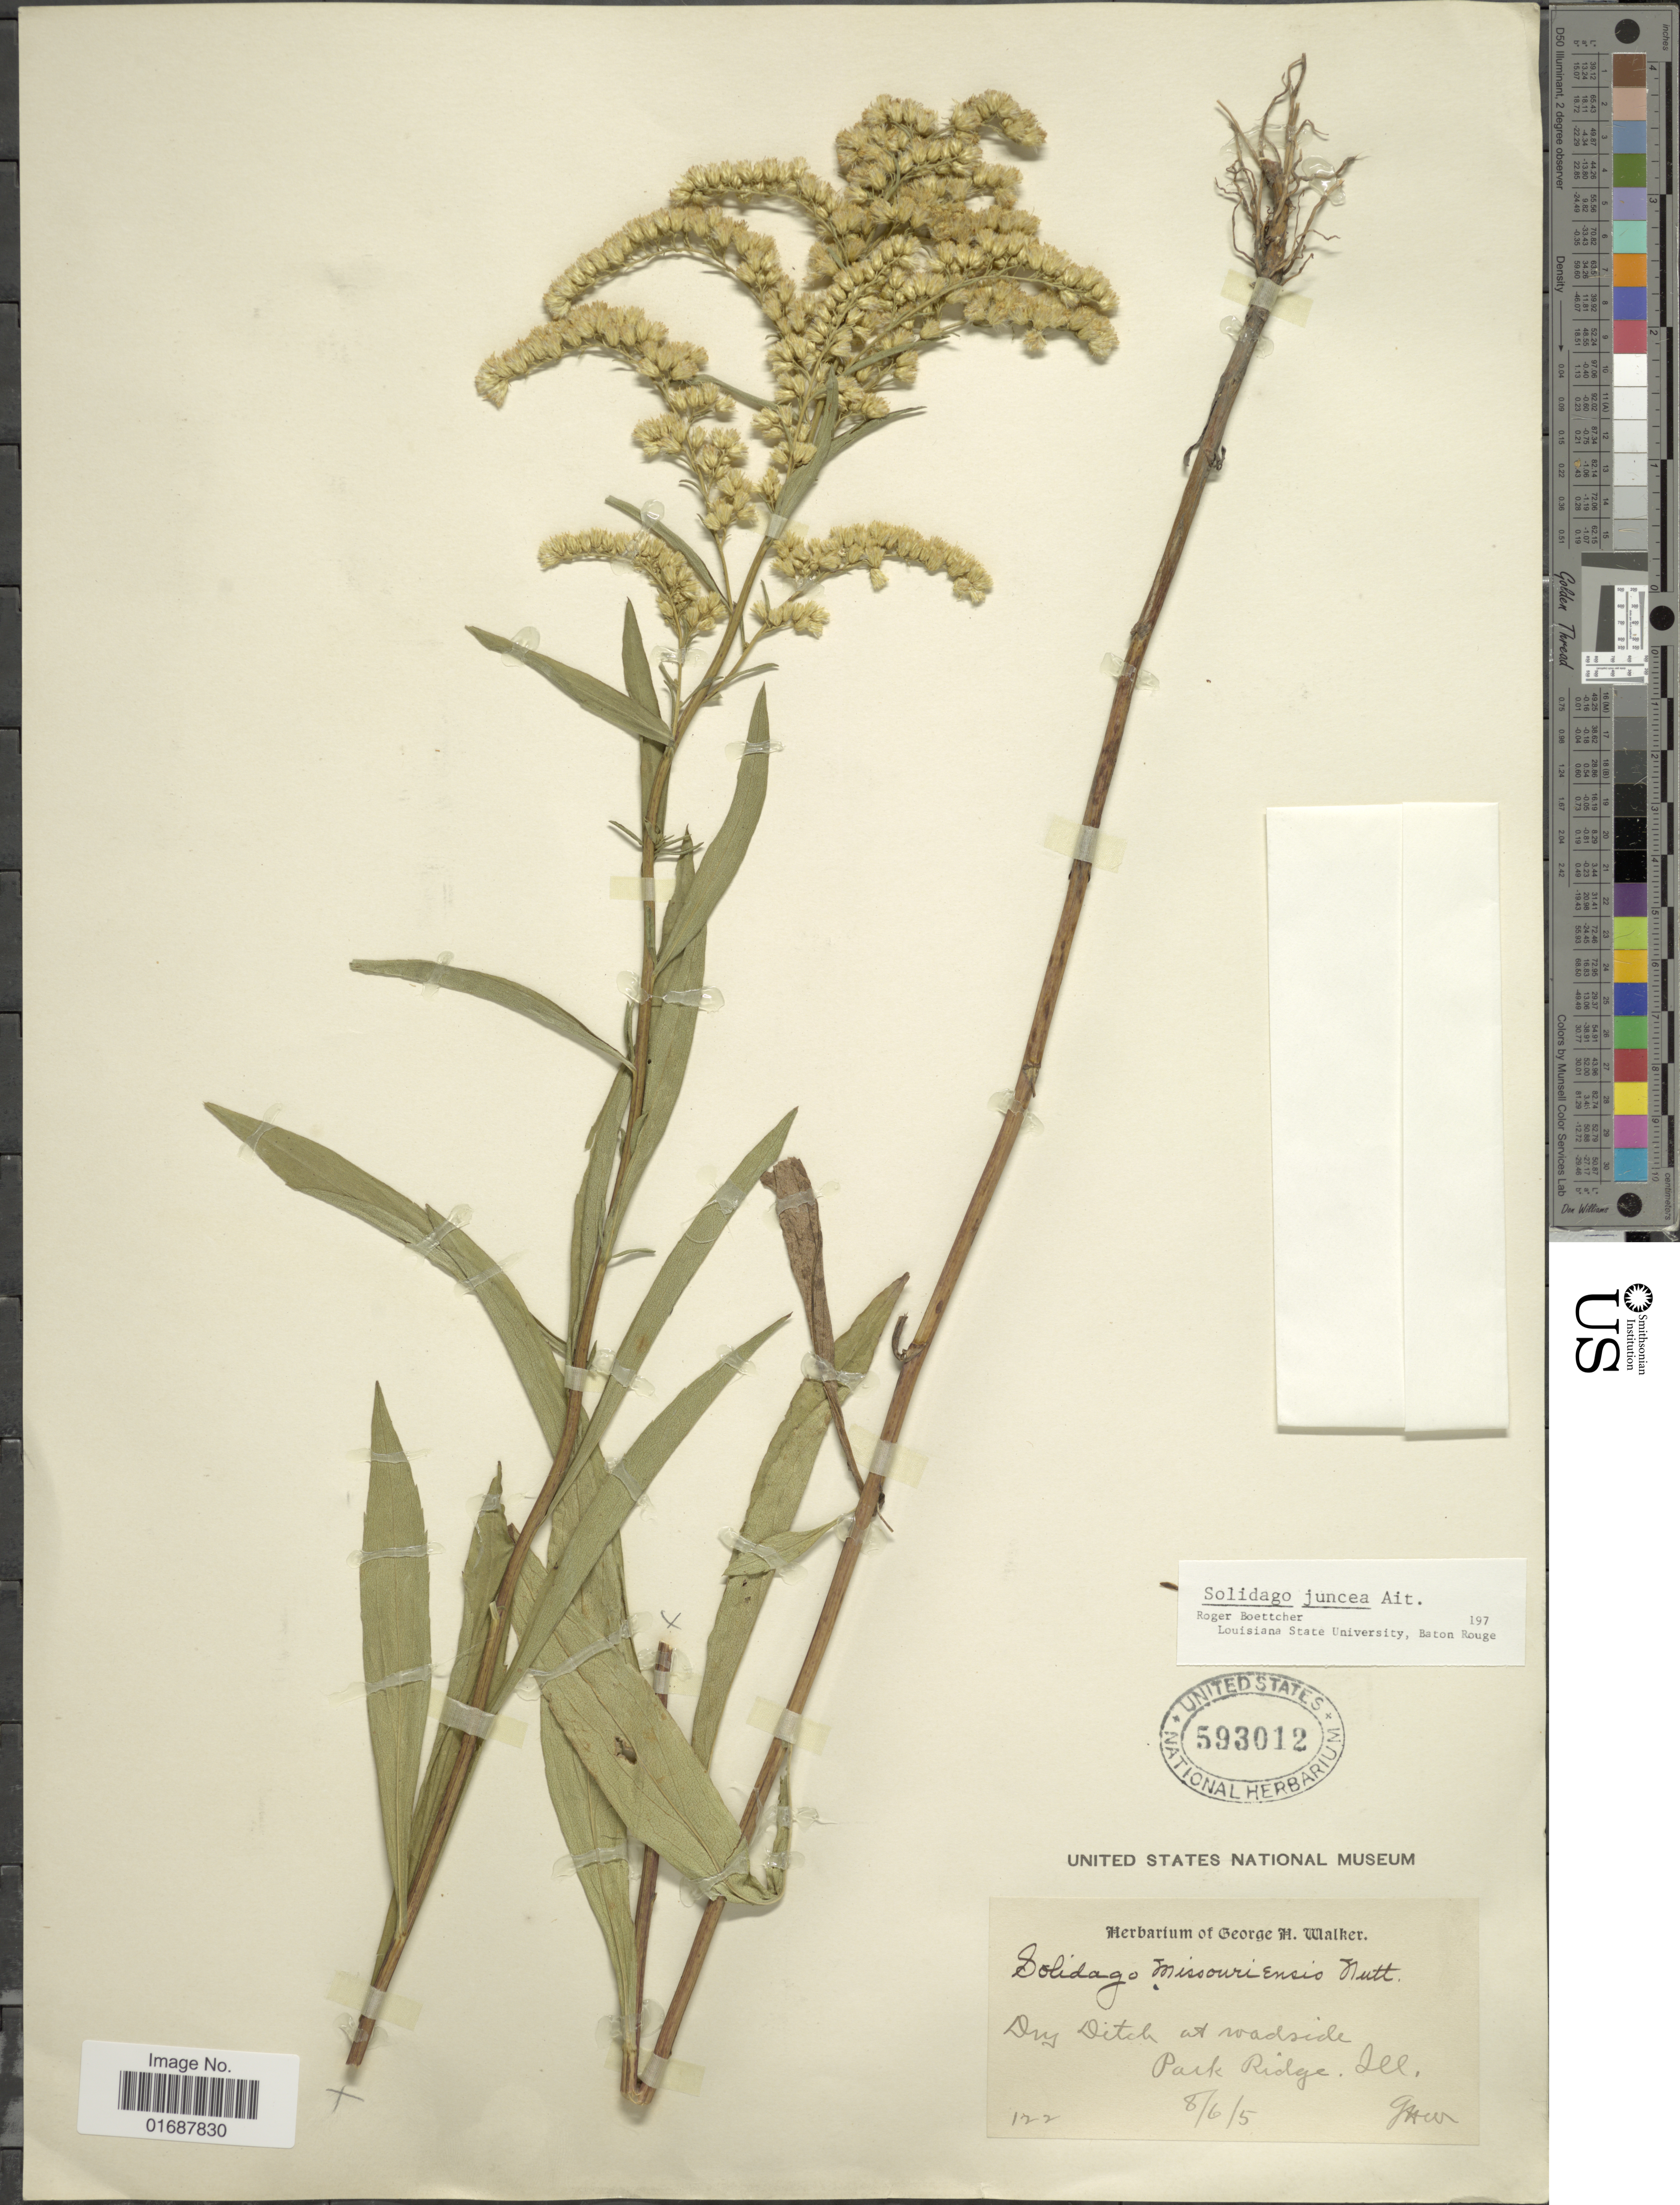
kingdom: Plantae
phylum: Tracheophyta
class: Magnoliopsida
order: Asterales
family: Asteraceae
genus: Solidago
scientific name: Solidago juncea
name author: Aiton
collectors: G. H. Walker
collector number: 122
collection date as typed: Transcribed d/m/y: 6/8/5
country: United States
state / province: Illinois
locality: Park Ridge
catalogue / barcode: US 593012